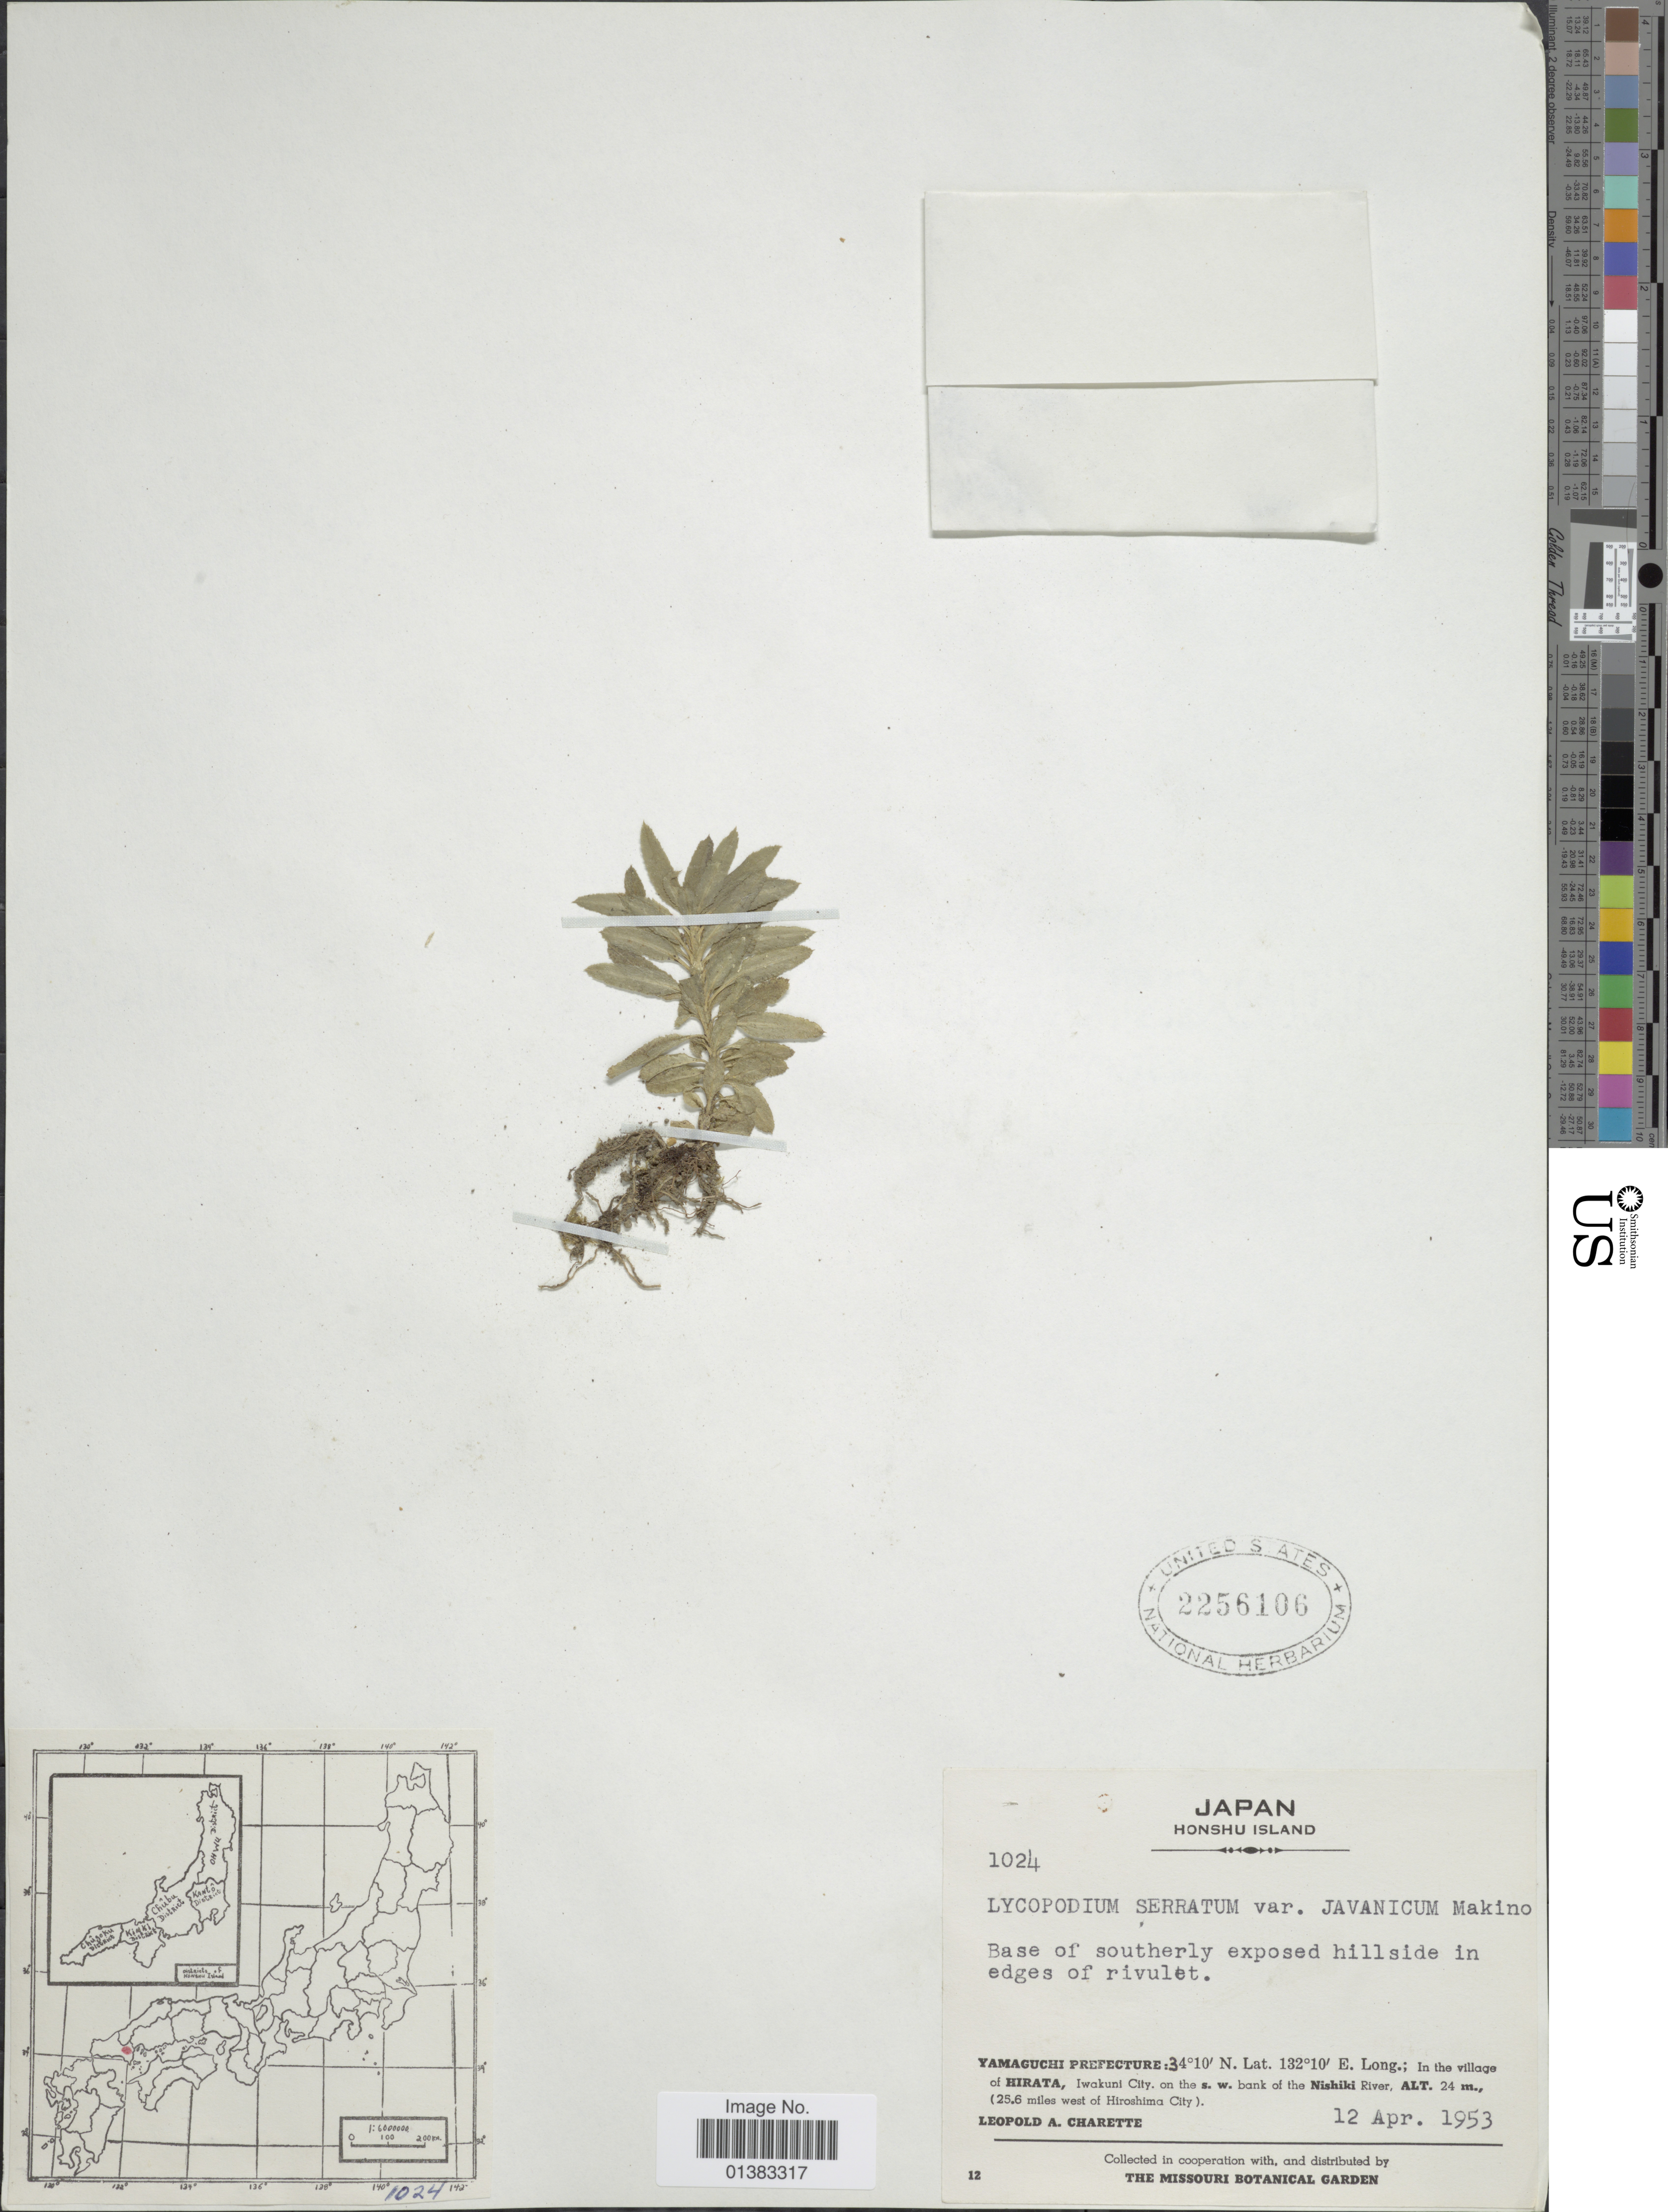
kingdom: Plantae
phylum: Tracheophyta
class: Lycopodiopsida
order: Lycopodiales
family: Lycopodiaceae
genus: Huperzia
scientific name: Huperzia serrata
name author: (Thunb.) Trevis.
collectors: L. A. Charette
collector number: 1024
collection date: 1953-04-12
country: Japan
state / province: Yamaguti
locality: Honshu Island, In the village of Hirata, Iwakuni City on the s.w. bank of the Nishiki River, (25.6 miles west of Hiroshima City)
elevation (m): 24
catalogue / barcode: US 2256106